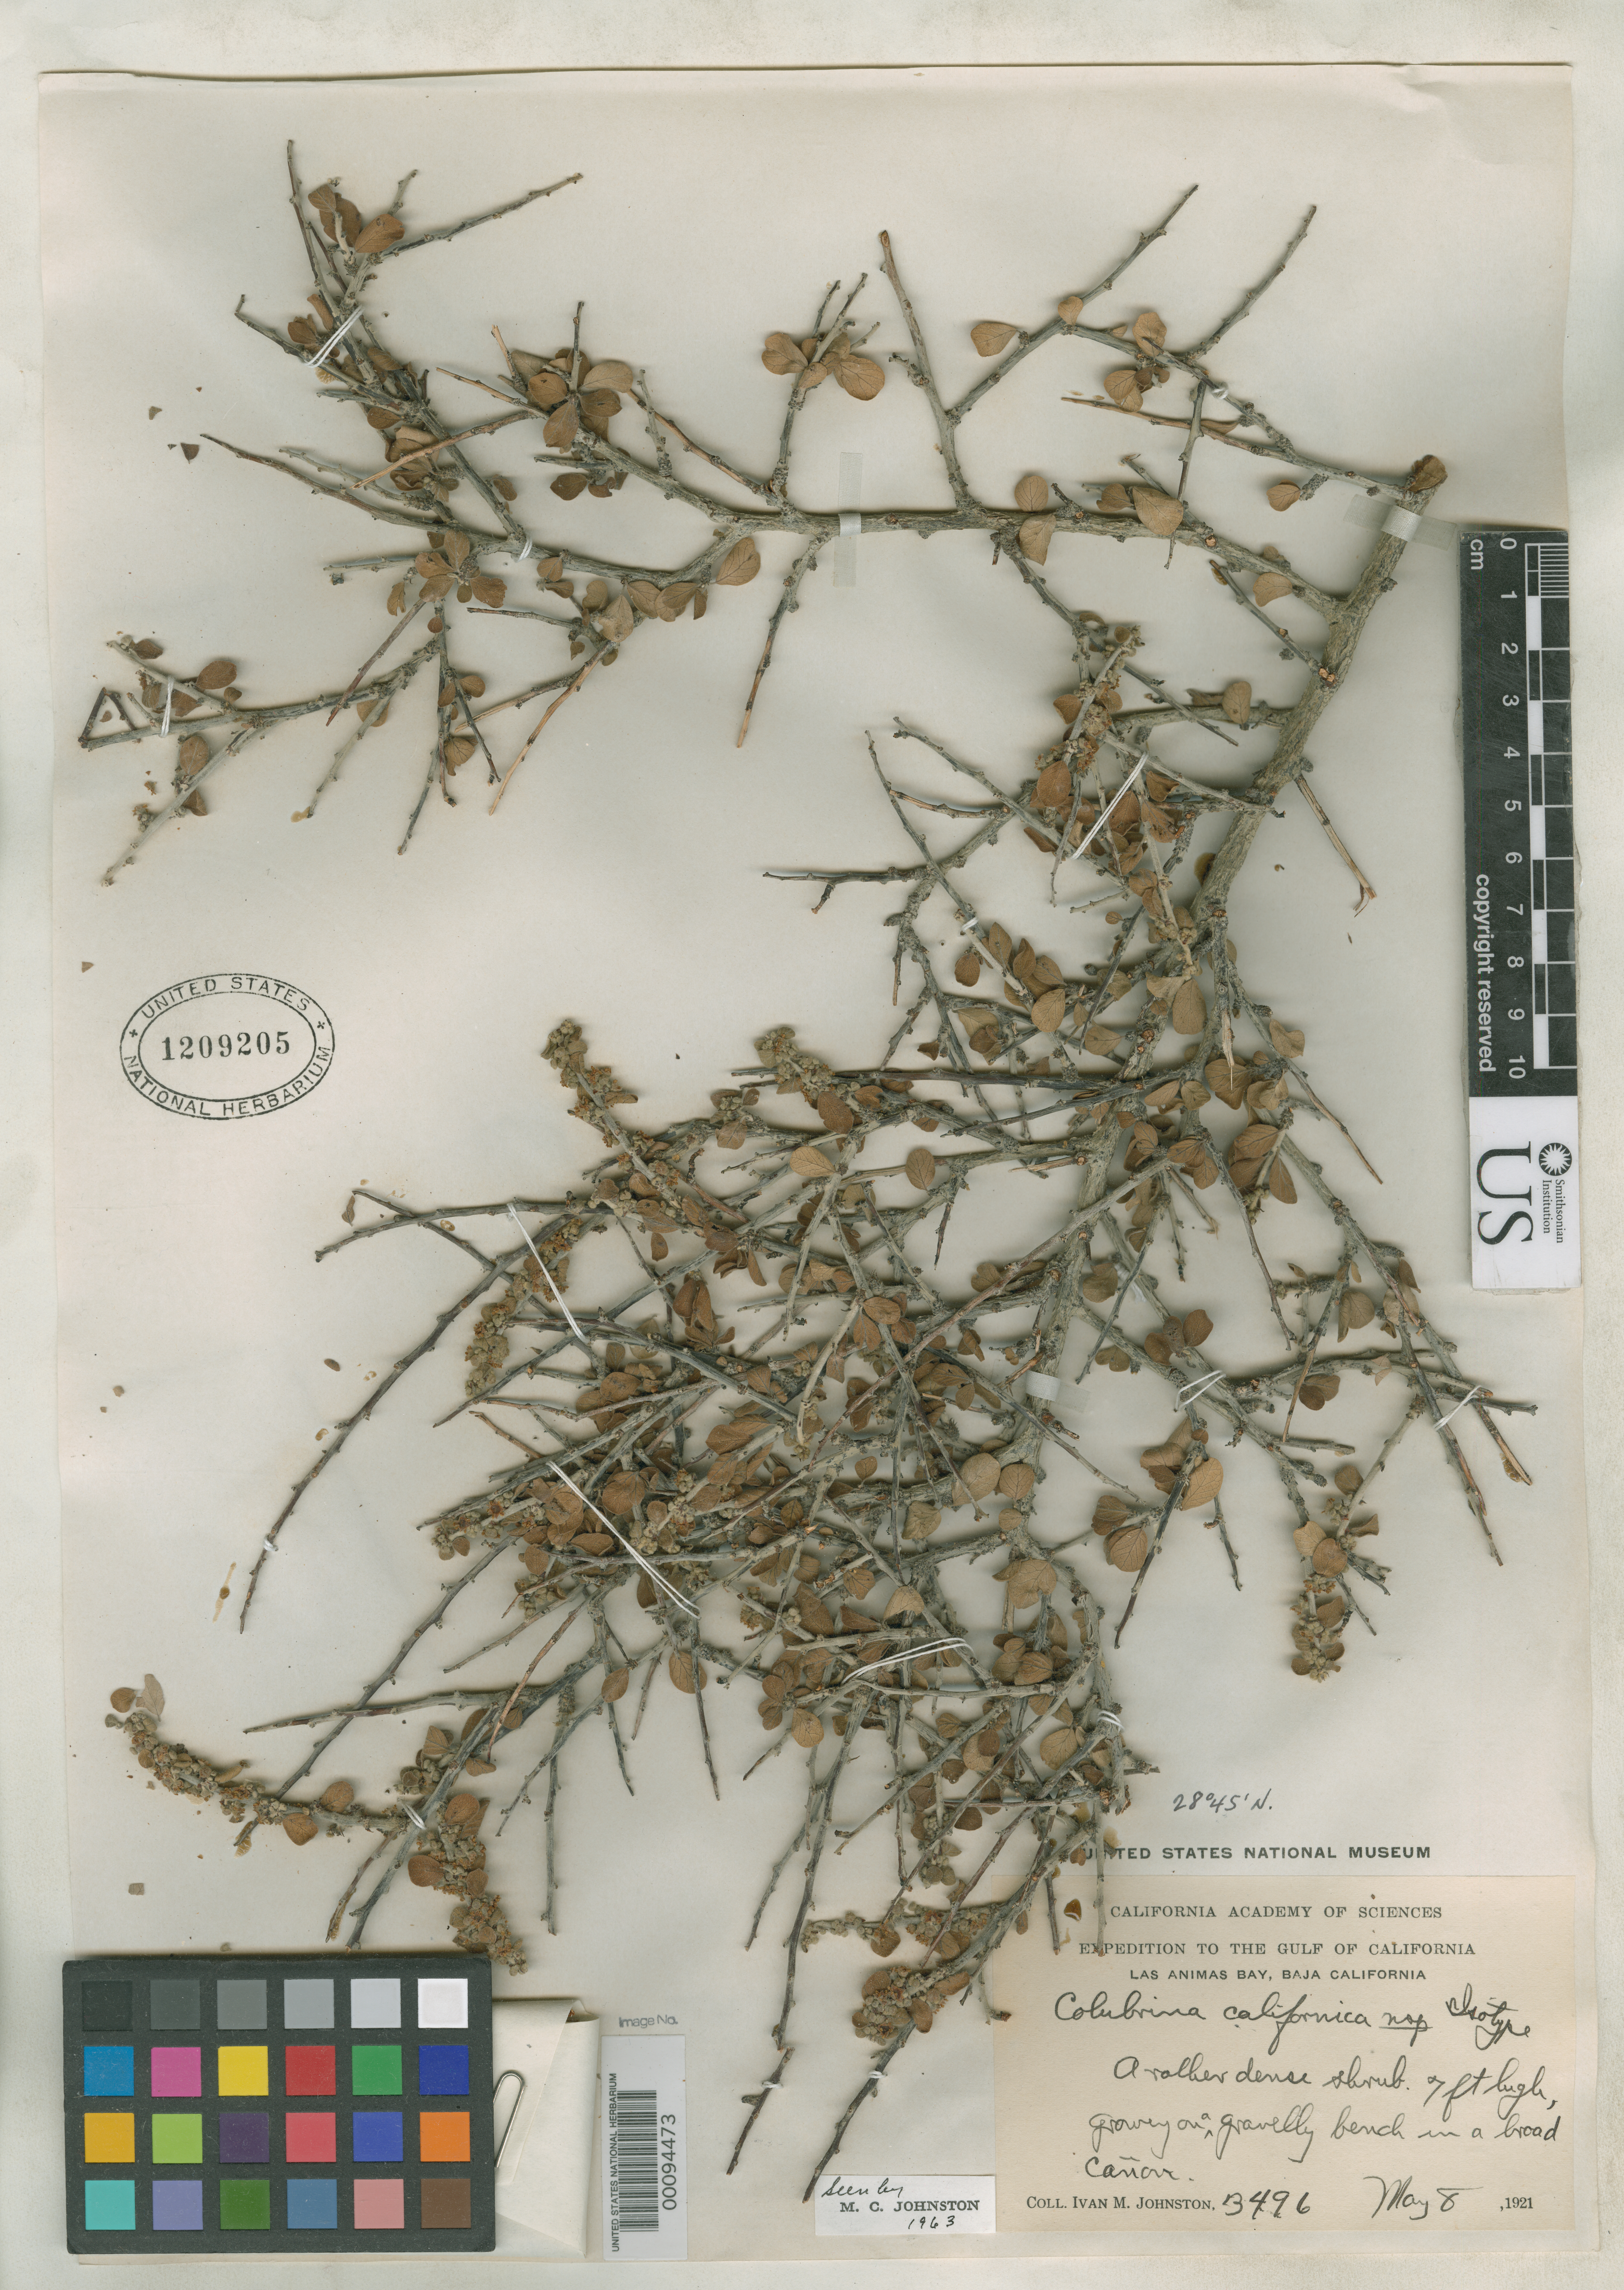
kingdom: Plantae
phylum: Tracheophyta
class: Magnoliopsida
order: Rosales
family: Rhamnaceae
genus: Colubrina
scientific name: Colubrina californica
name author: I.M. Johnst.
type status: Isotype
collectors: I.M. Johnston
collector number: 3496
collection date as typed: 08 May 1921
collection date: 1921-05-08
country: Mexico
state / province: Baja California Norte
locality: Las Animas Bay.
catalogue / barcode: US 1209205